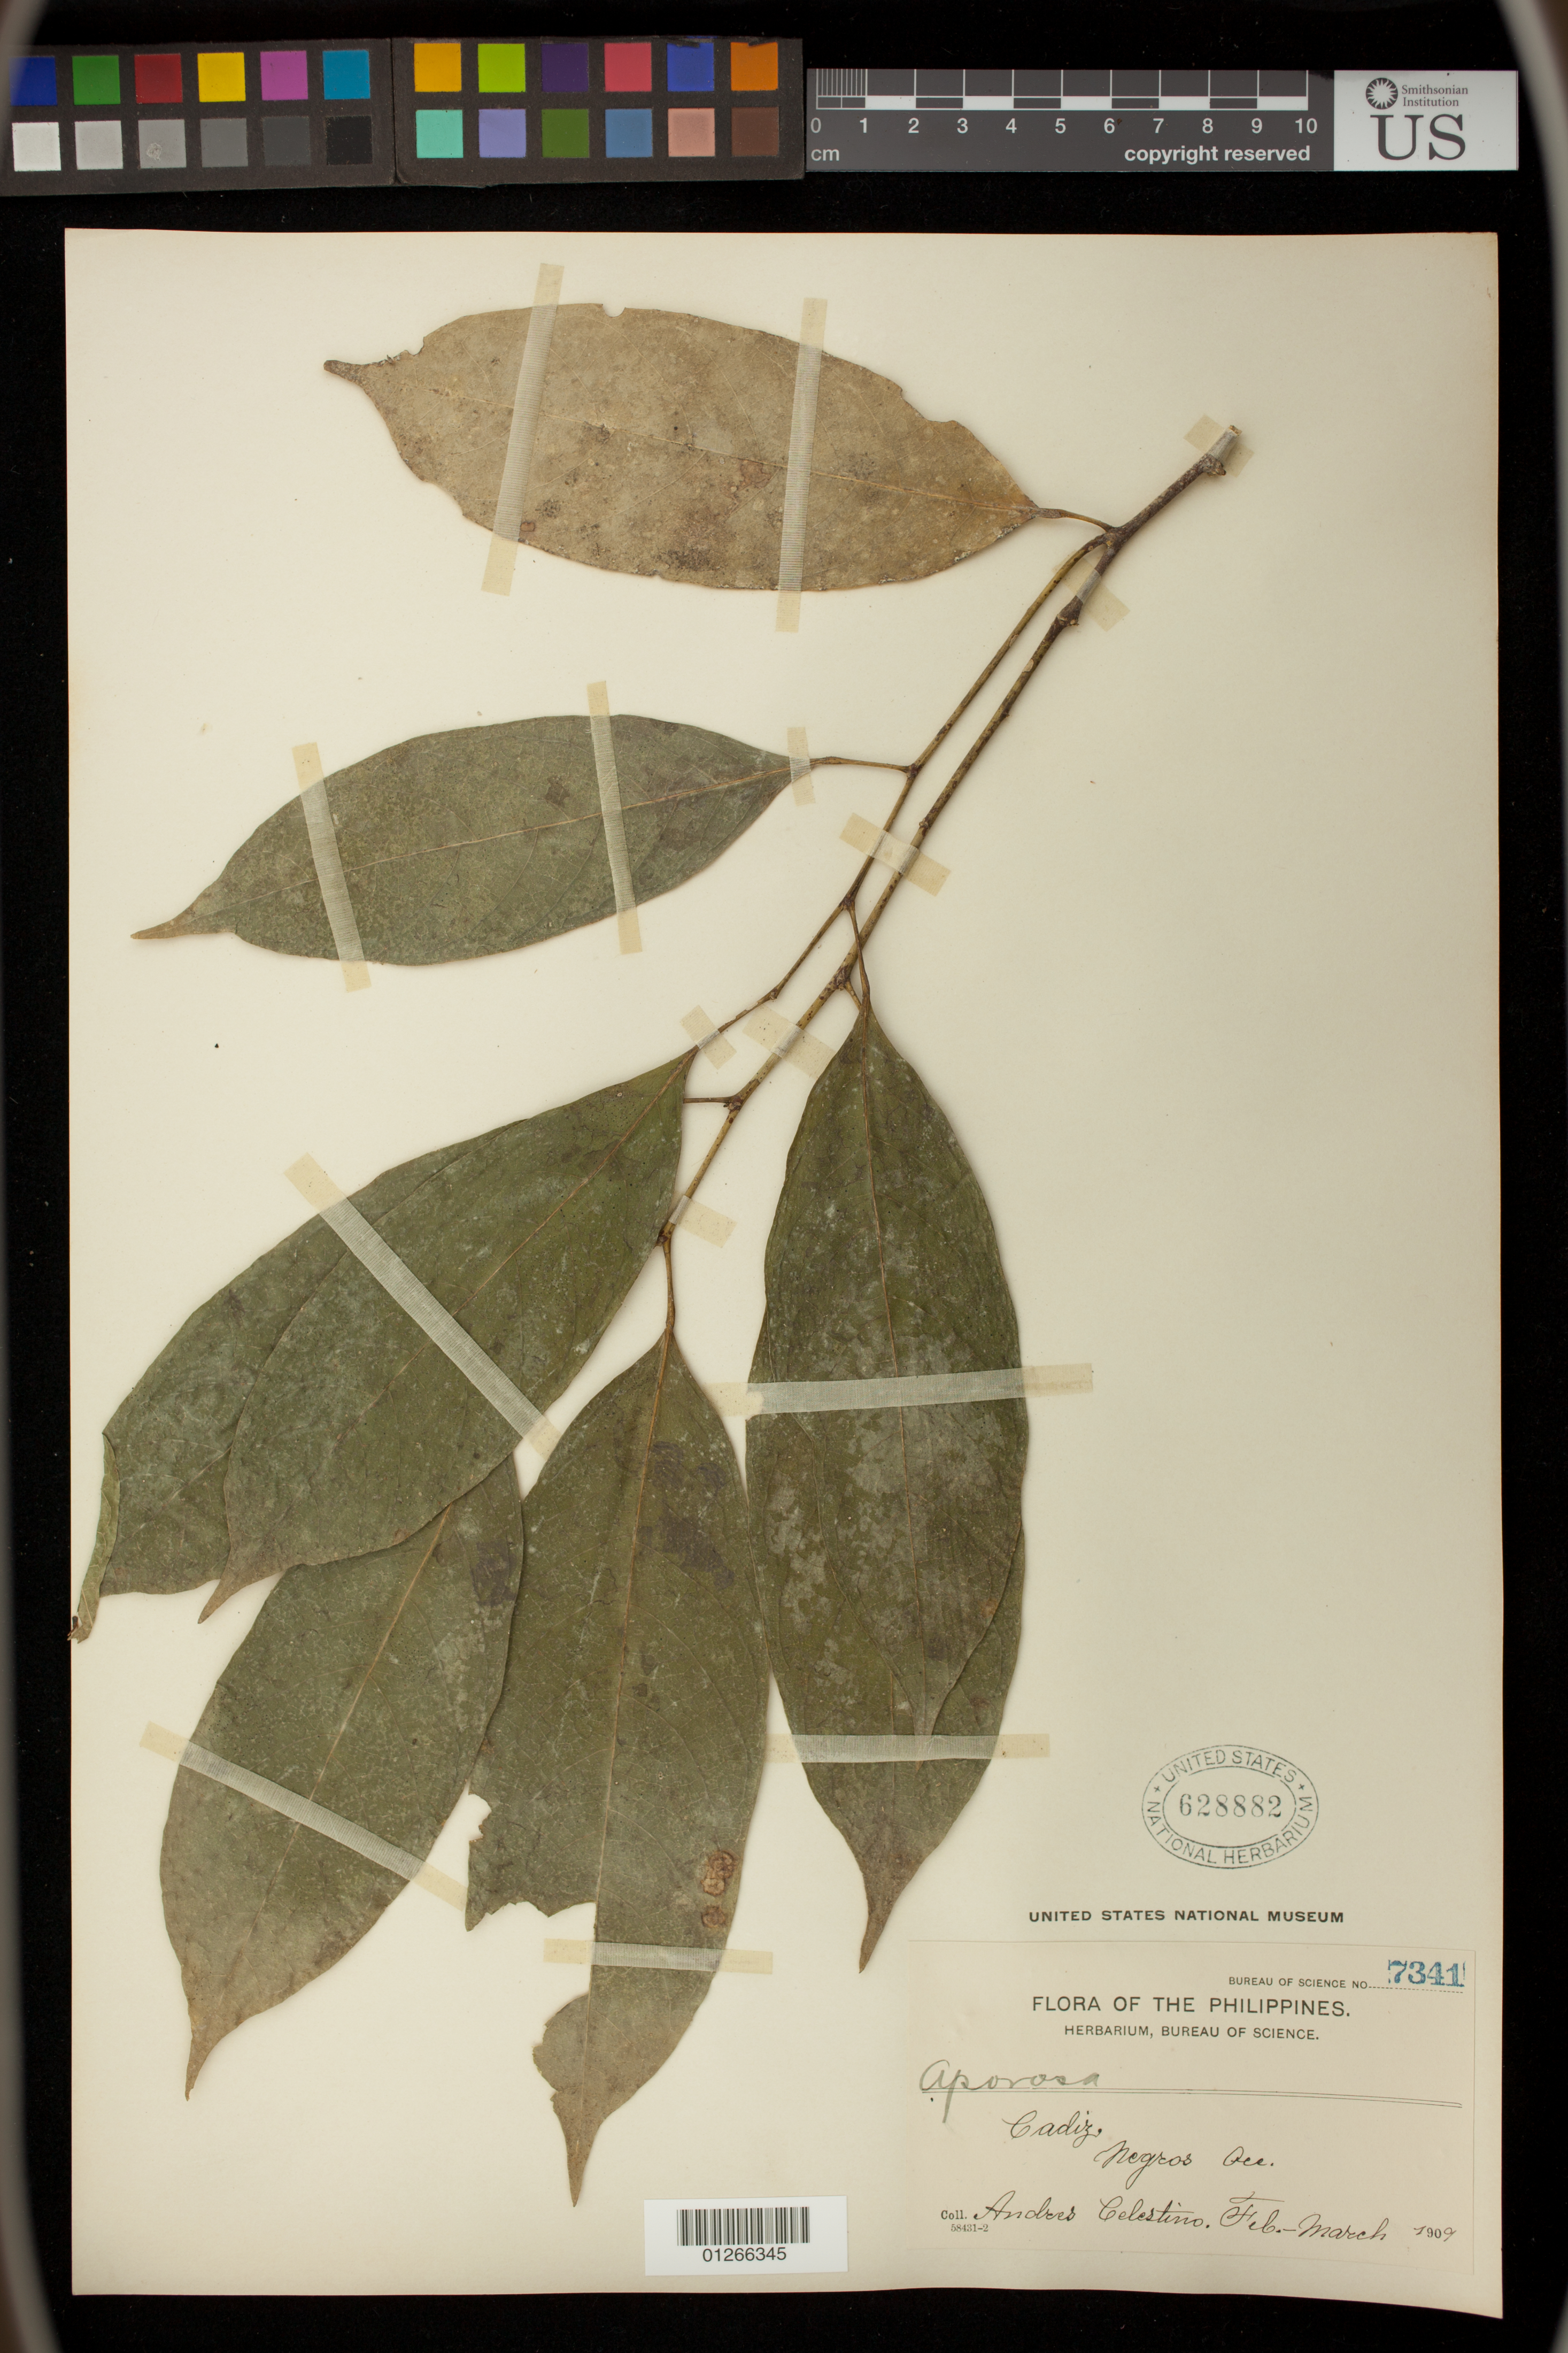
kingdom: Plantae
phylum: Tracheophyta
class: Magnoliopsida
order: Malpighiales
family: Phyllanthaceae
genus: Aporosa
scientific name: Aporosa sp.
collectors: A. Celestino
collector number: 7341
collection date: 1909-02/1909-03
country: Philippines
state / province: Western Visayas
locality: Cadiz, Negros Occ.